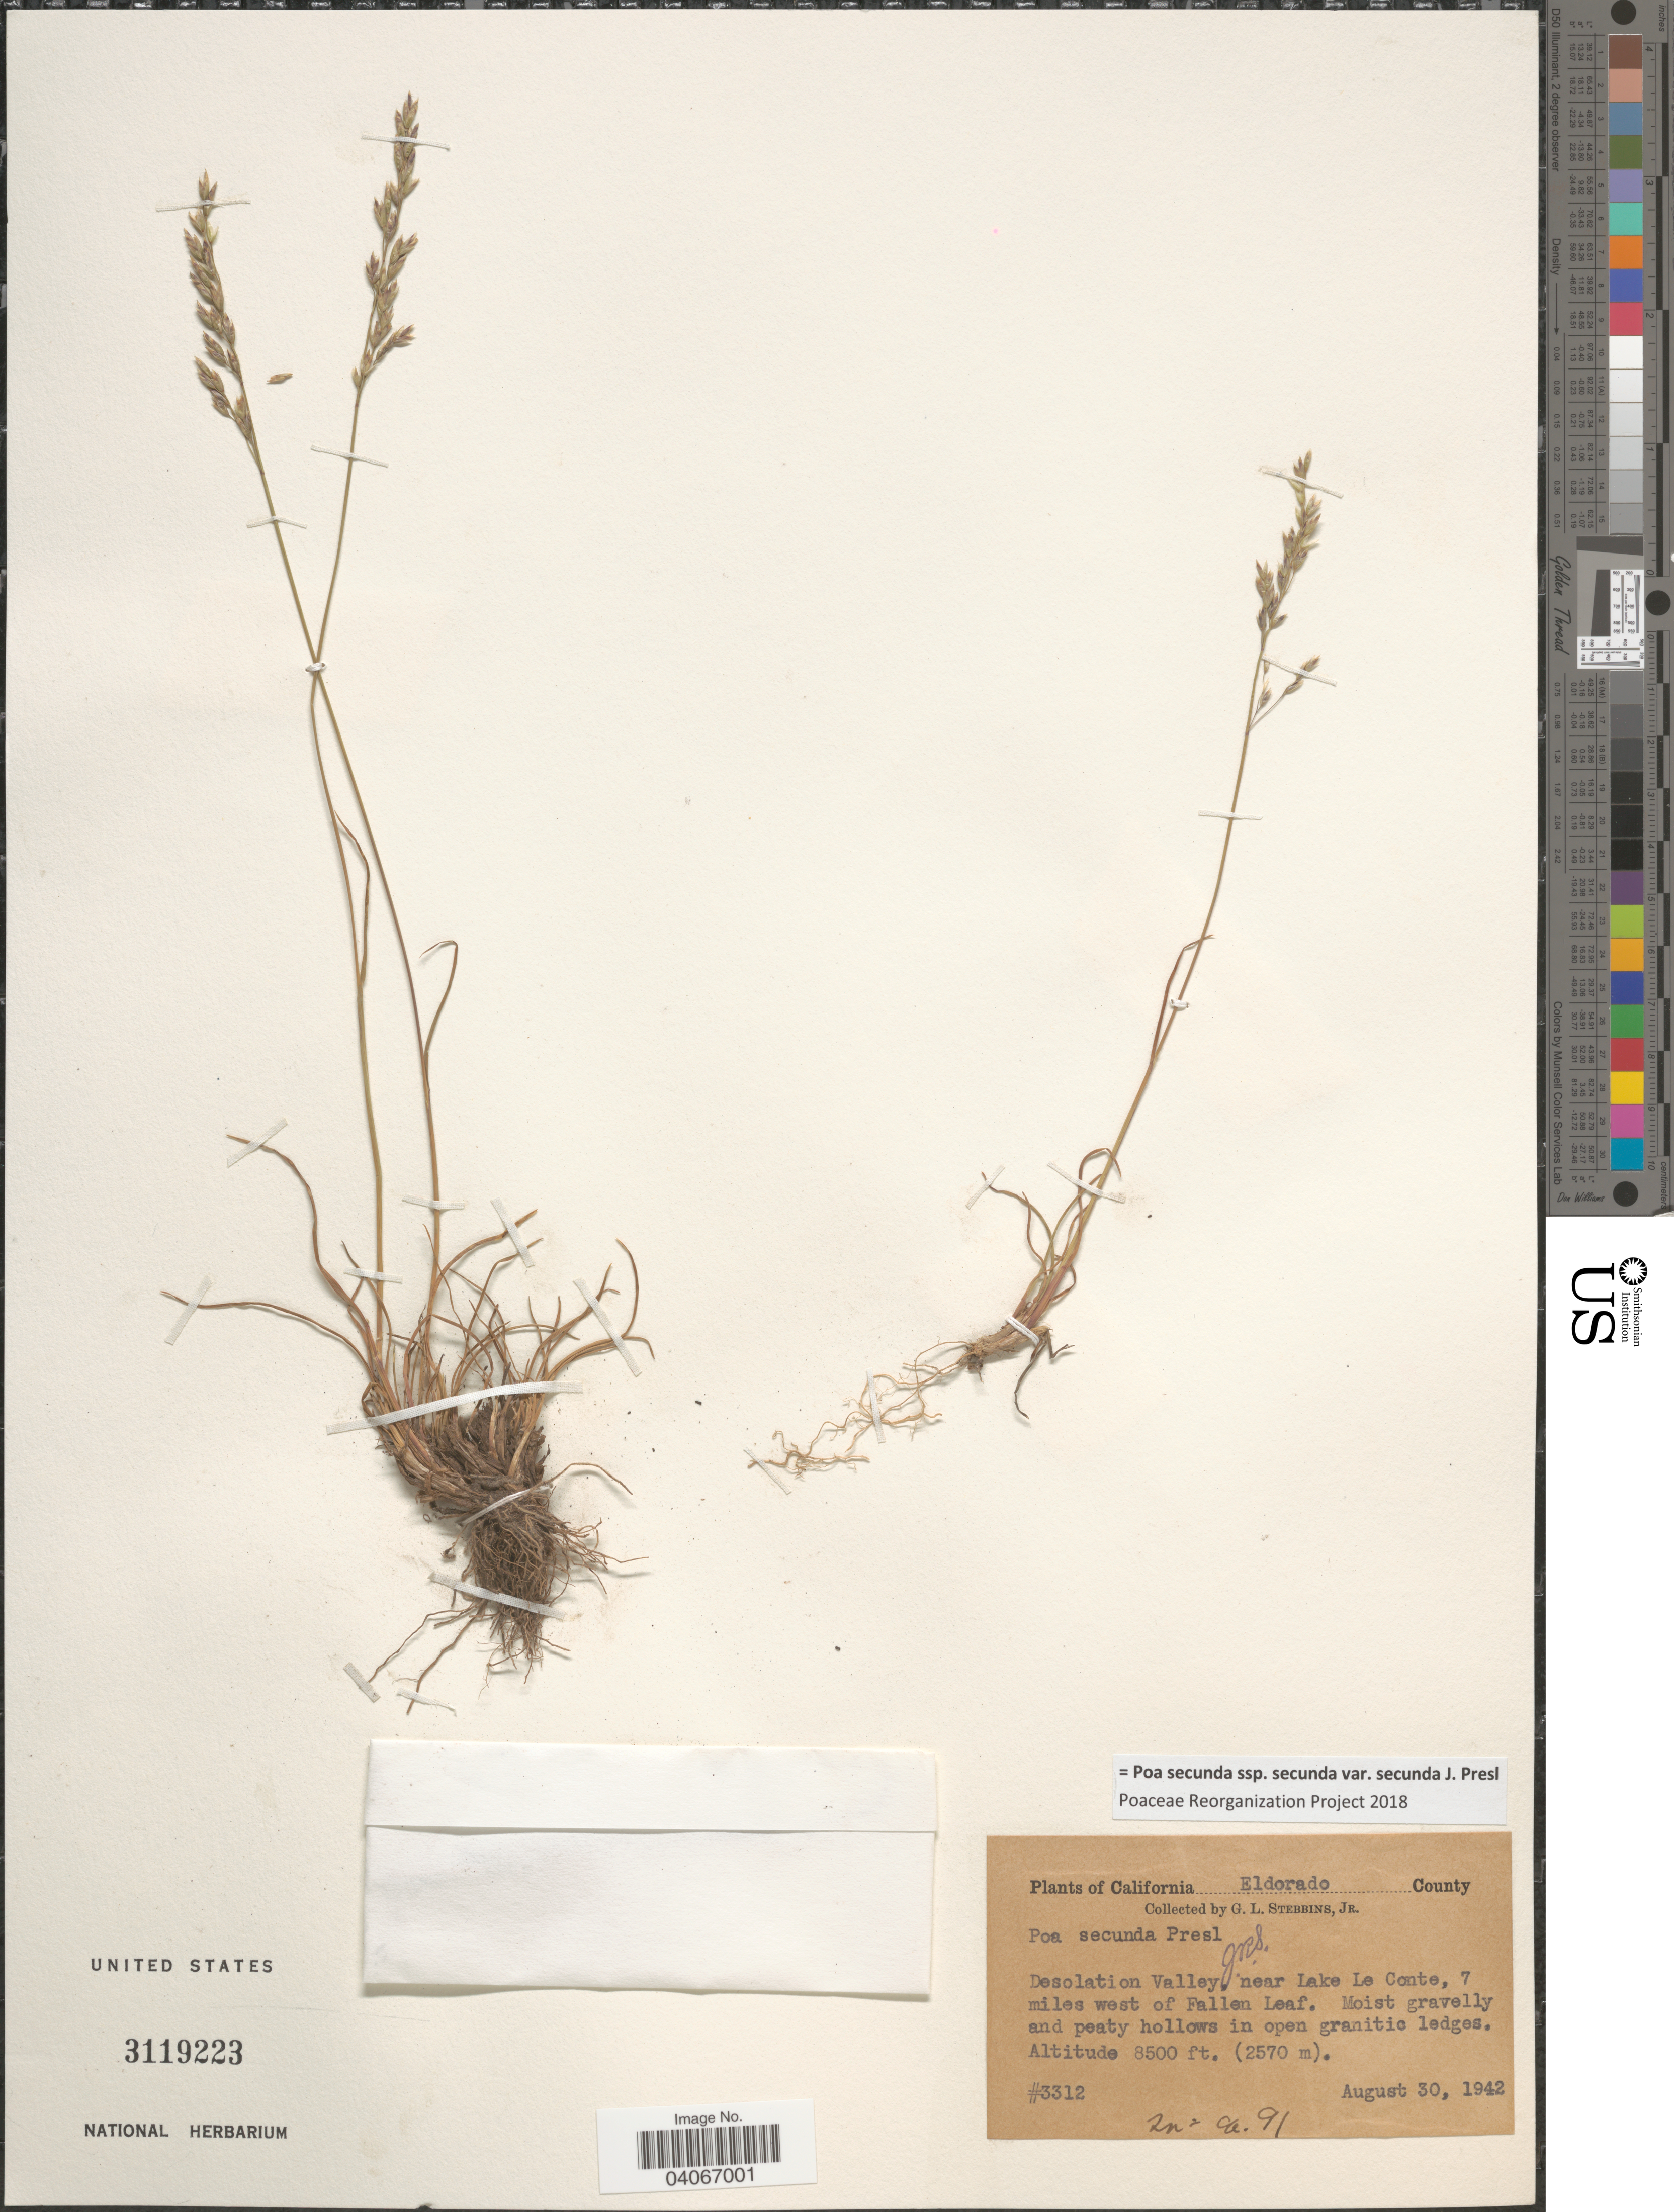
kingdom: Plantae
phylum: Tracheophyta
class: Liliopsida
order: Poales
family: Poaceae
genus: Poa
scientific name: Poa secunda subsp. secunda var. secunda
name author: J. Presl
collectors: G. L. Stebbins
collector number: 3312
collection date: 1942-08-30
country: United States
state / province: California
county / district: El Dorado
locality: Eldorado County. Desolation Valley, near Lake Le Conte, 7 miles west of Fallen Leaf.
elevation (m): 2591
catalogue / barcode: US 3119223